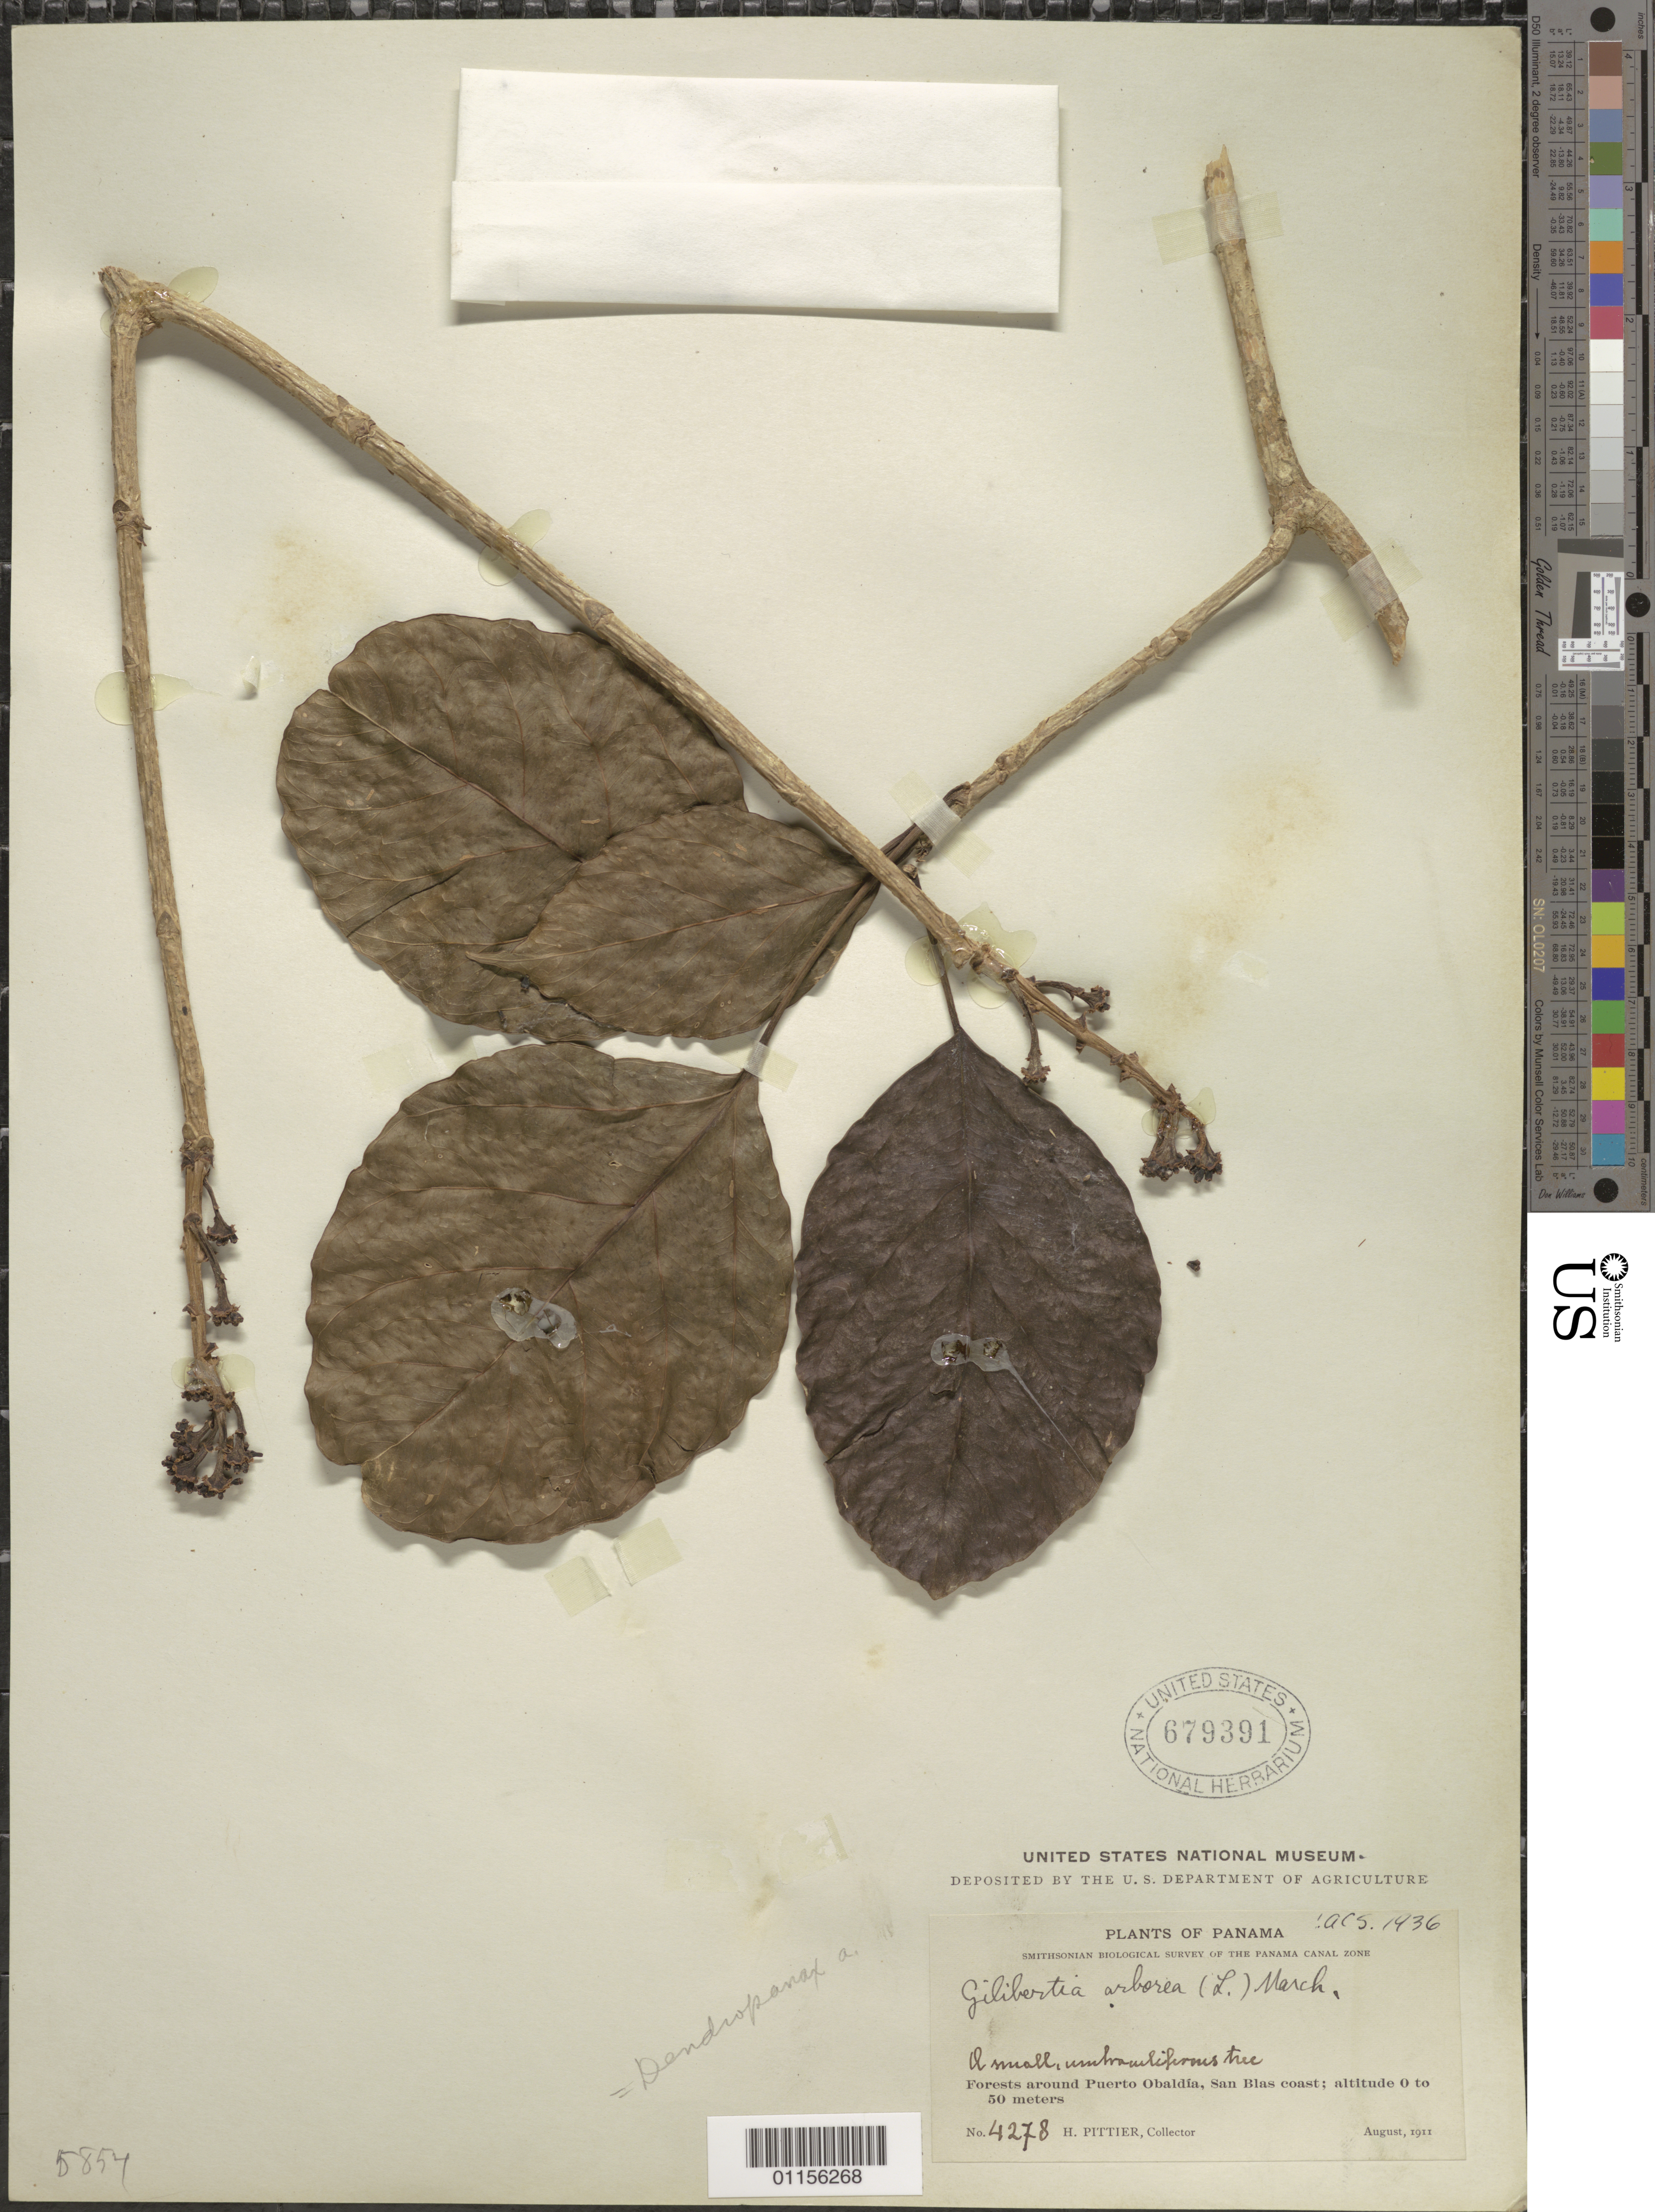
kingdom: Plantae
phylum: Tracheophyta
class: Magnoliopsida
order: Apiales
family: Araliaceae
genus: Dendropanax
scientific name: Dendropanax arboreus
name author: (L.) Decne. & Planch.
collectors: H. F. Pittier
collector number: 4278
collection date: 1911-08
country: Panama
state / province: Kuna Yala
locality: Puerto Obaldia, San Blas coast.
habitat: Small tree, in forest.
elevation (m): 50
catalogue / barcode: US 679391